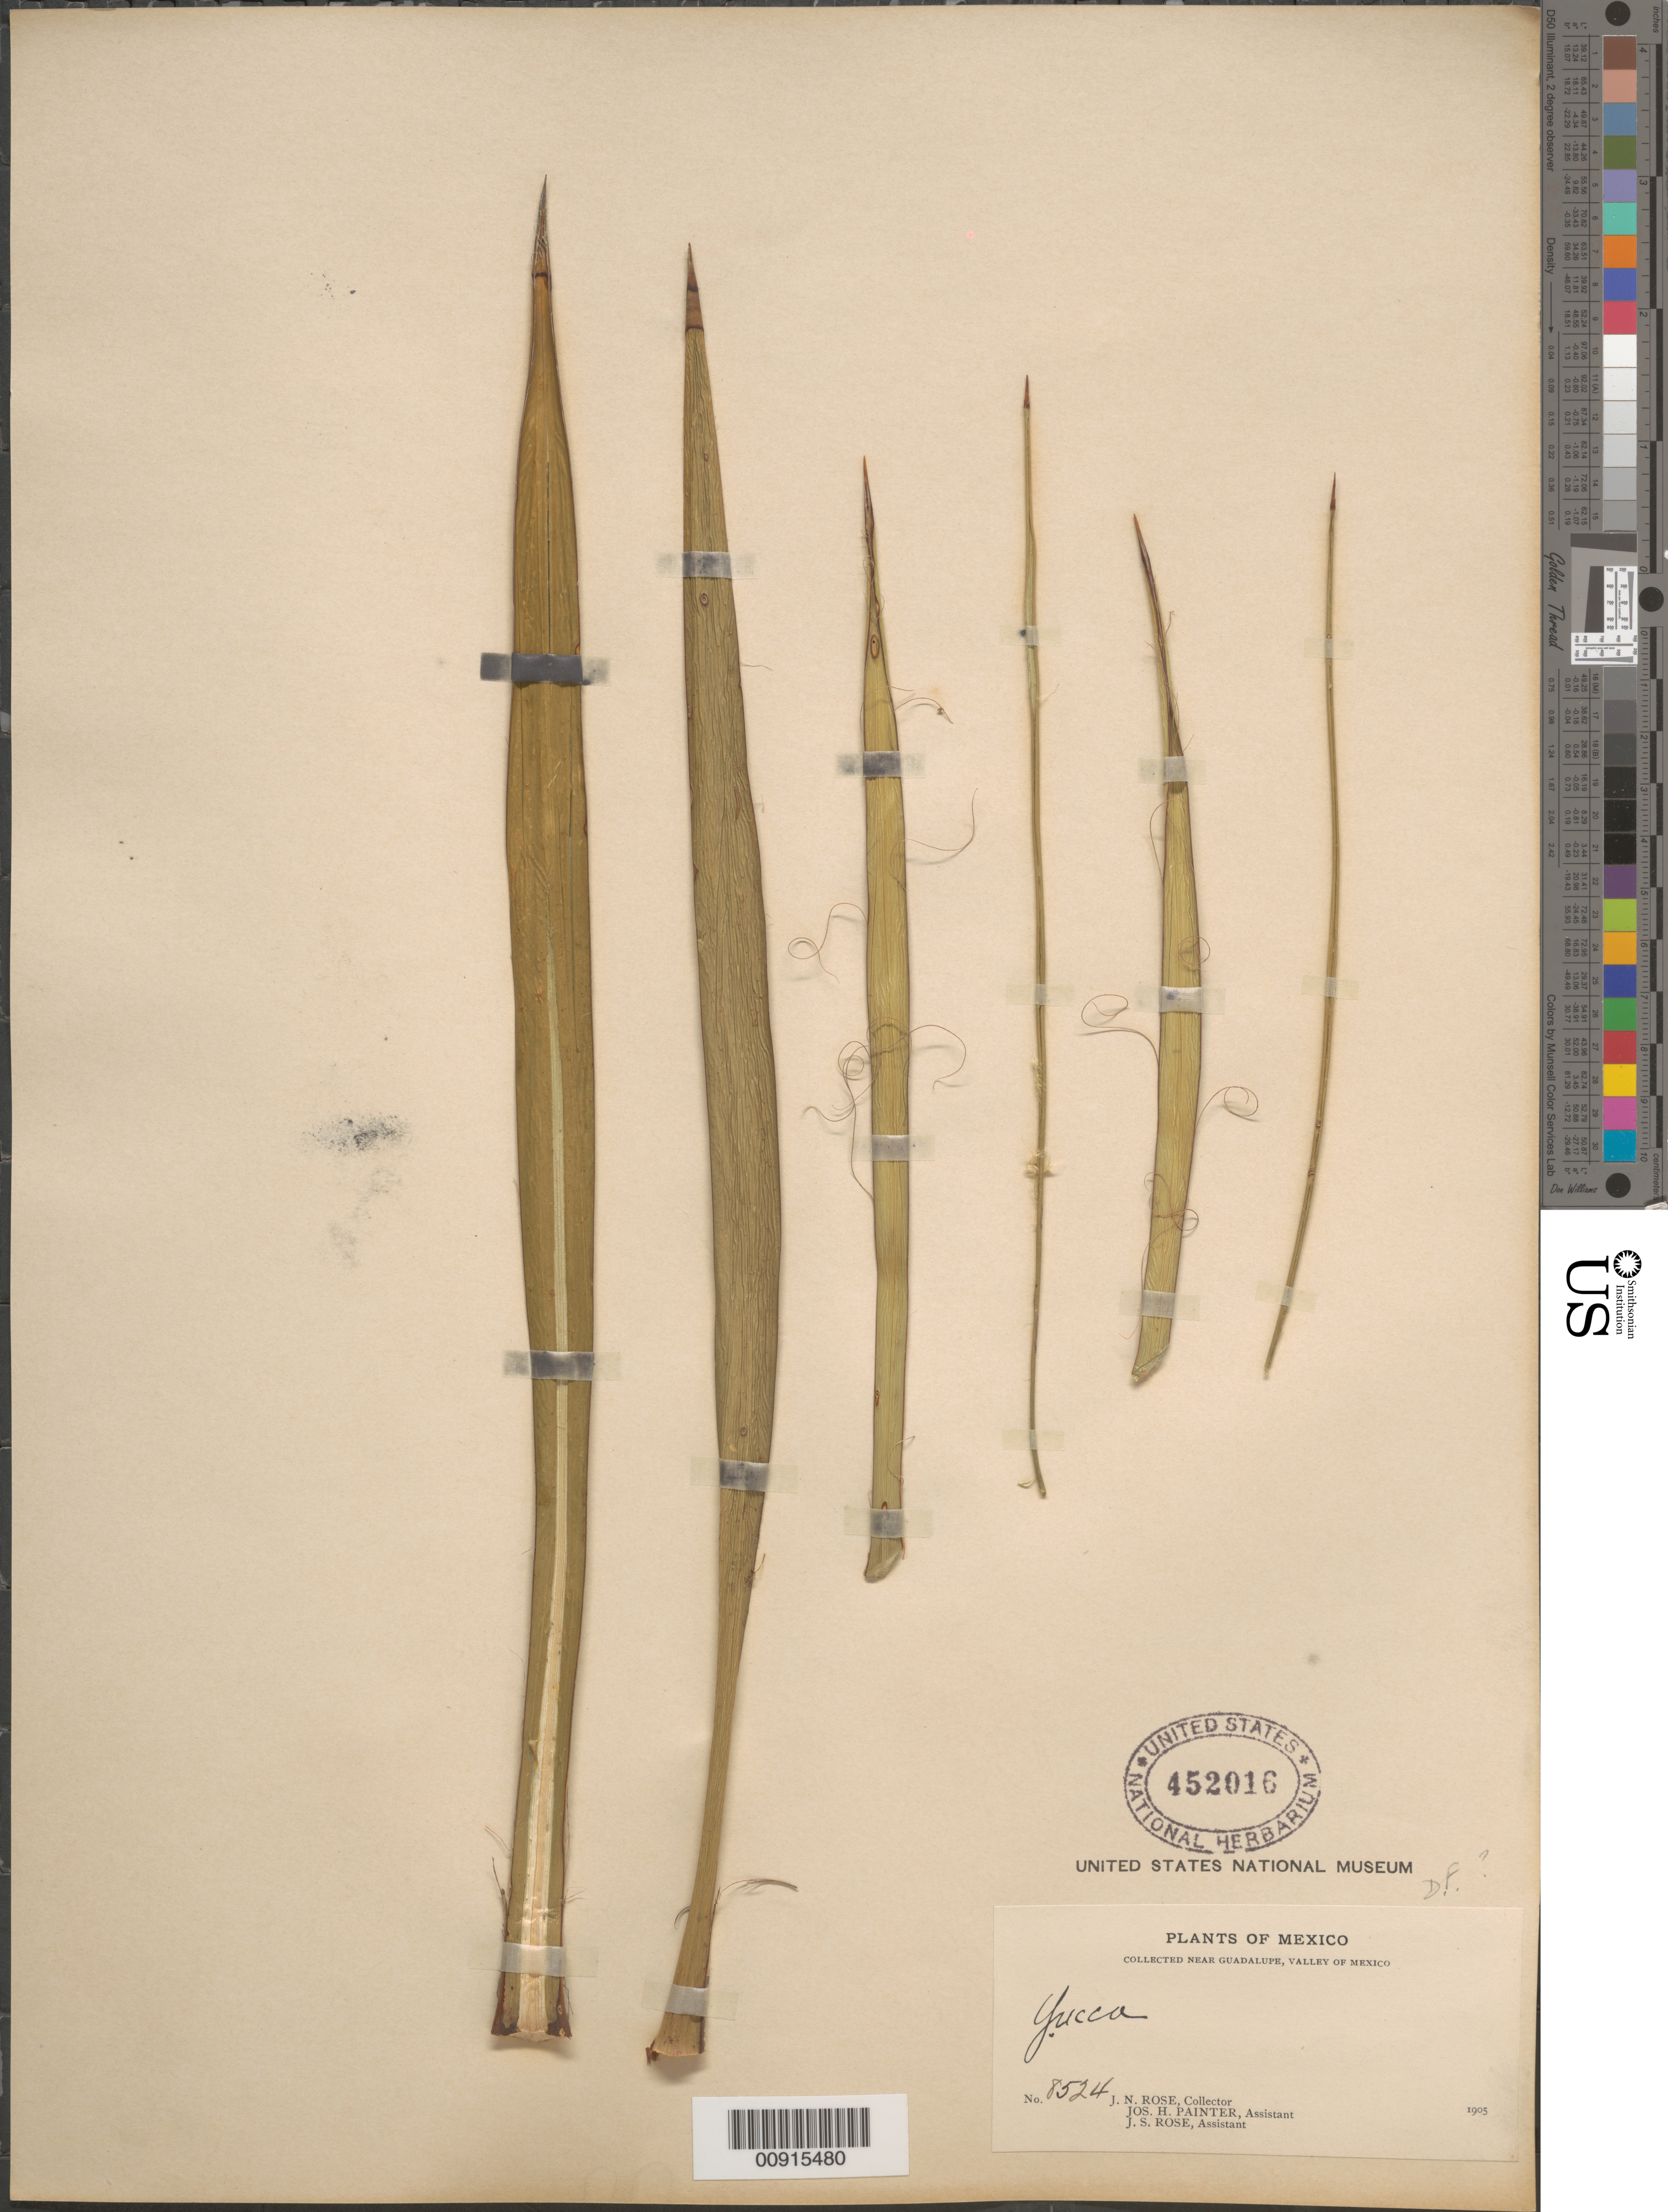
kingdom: Plantae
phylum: Tracheophyta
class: Liliopsida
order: Asparagales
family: Asparagaceae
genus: Yucca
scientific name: Yucca sp.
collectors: J. N. Rose, J. H. Painter & J. S. Rose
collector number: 8524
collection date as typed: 1905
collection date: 1905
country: Mexico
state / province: Distrito Federal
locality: Near Guadalupe, Valley of México.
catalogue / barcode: US 452016